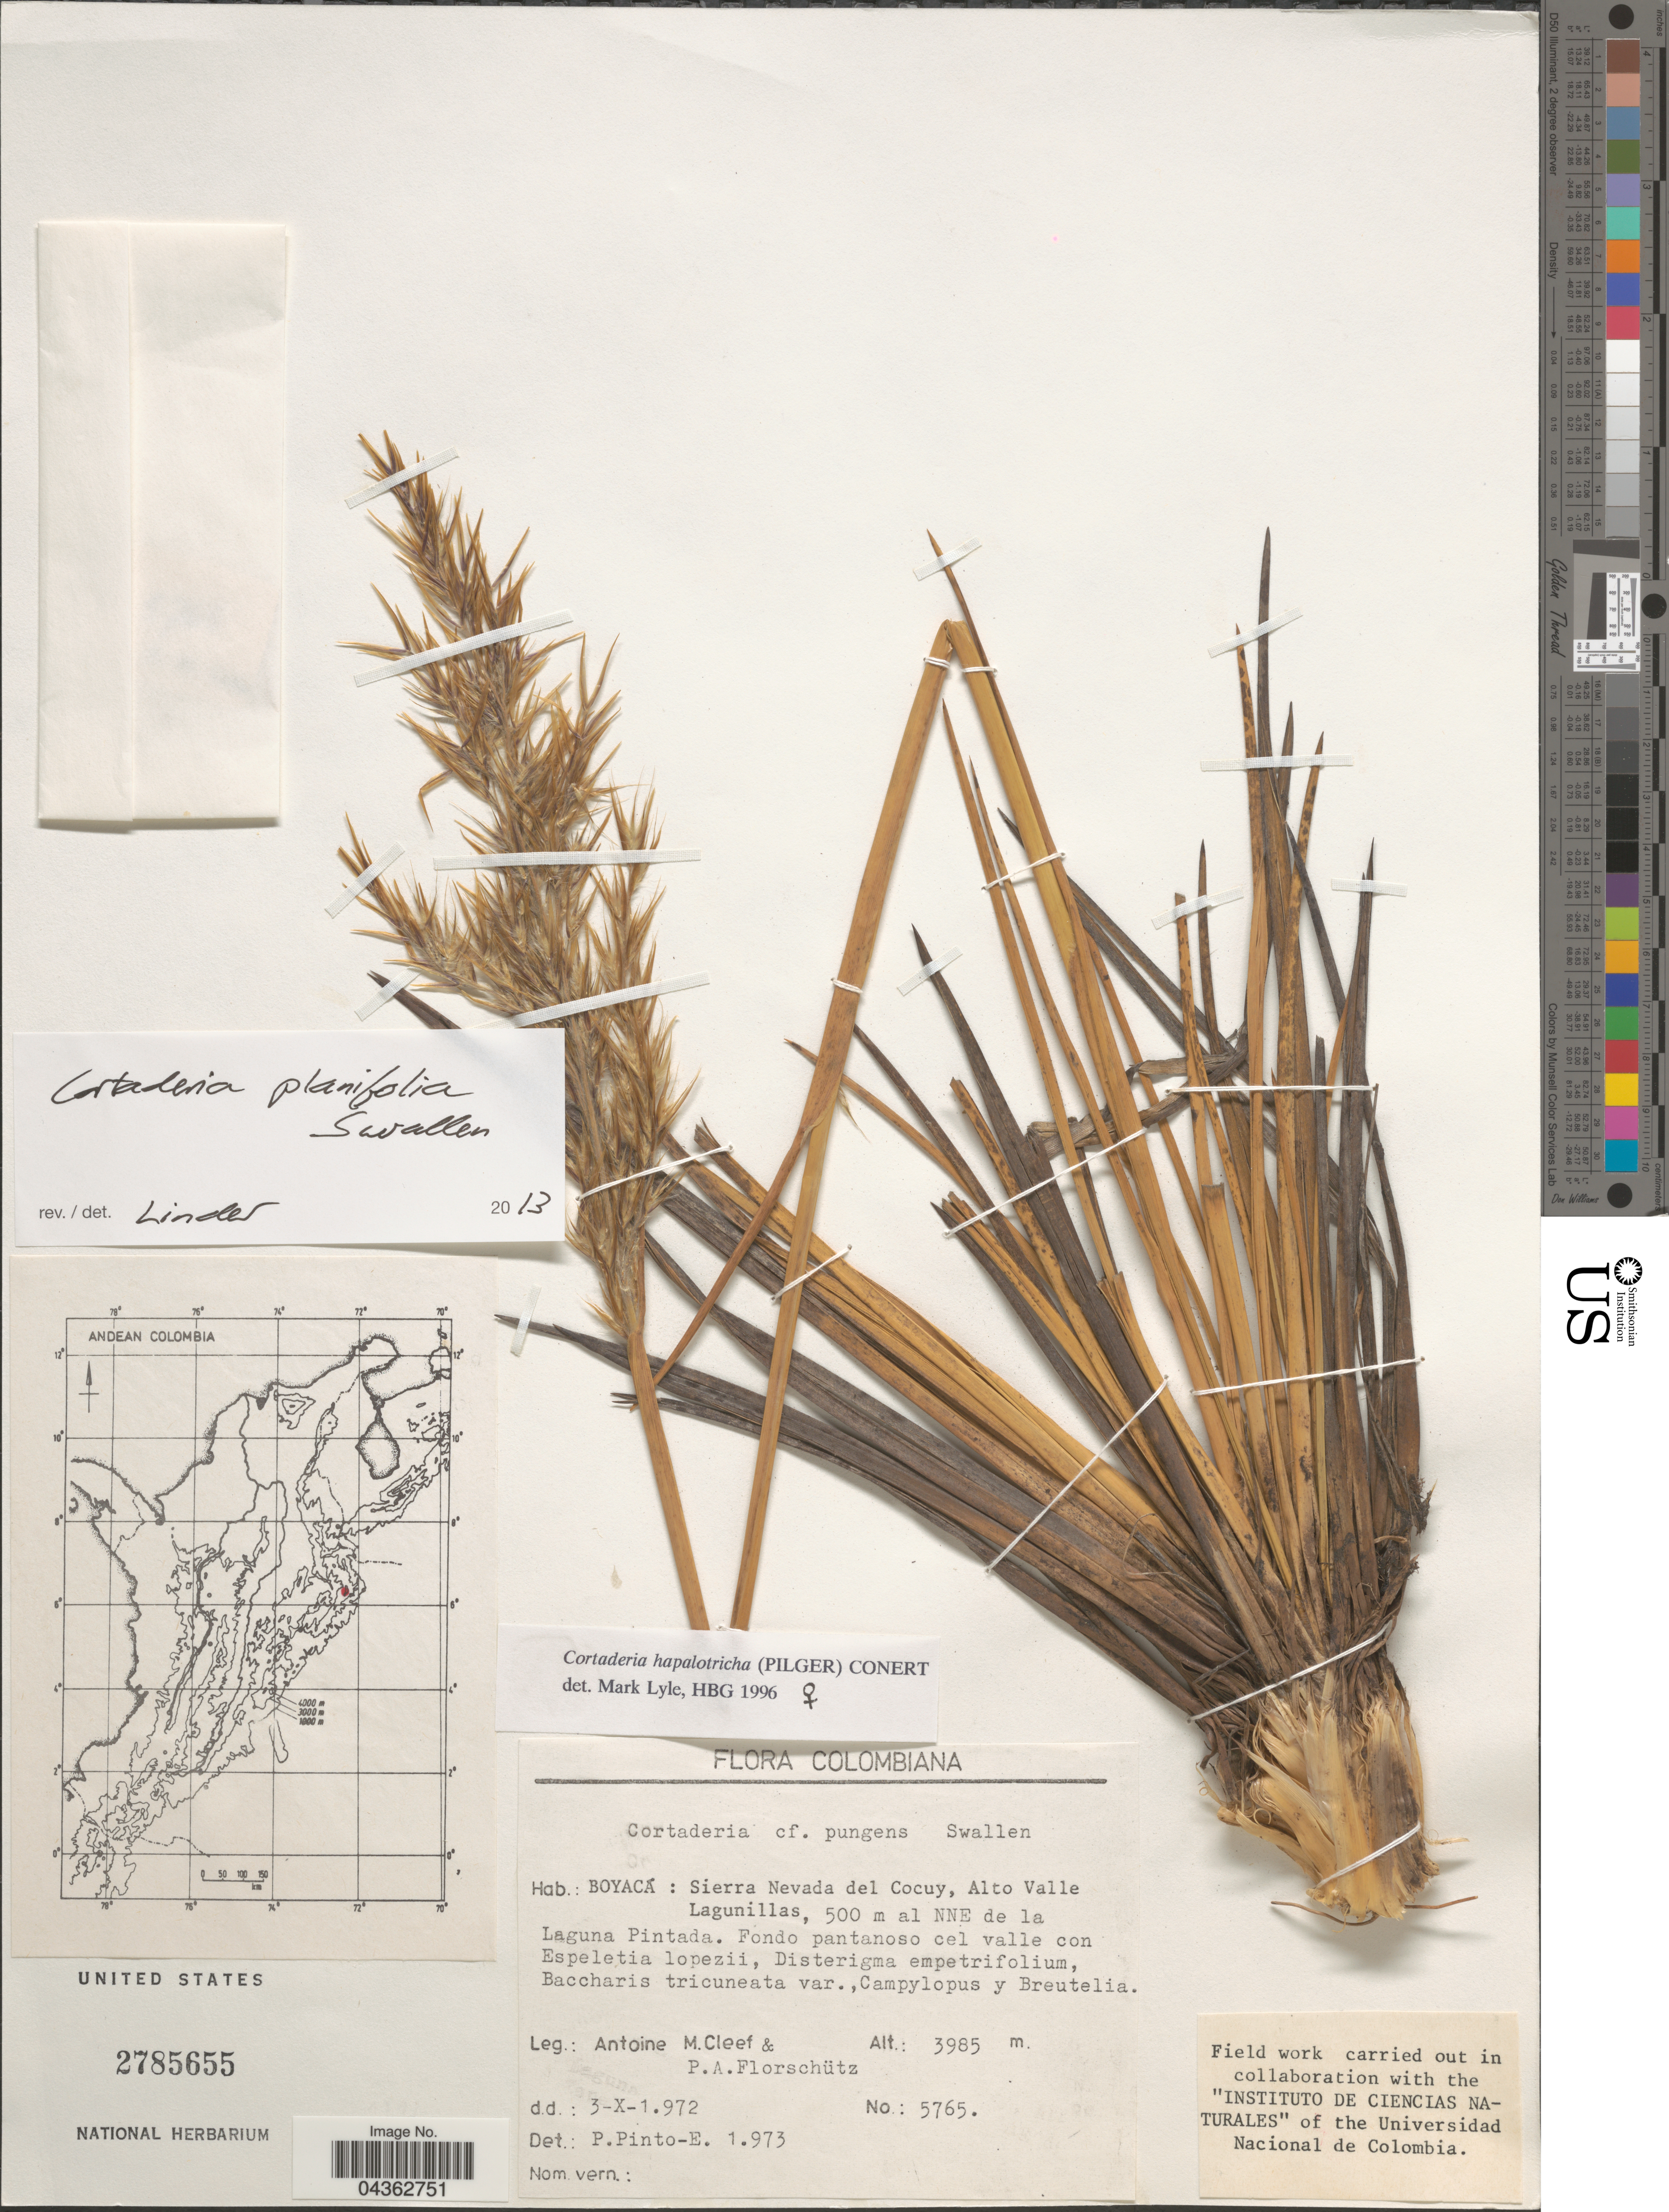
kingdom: Plantae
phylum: Tracheophyta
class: Liliopsida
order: Poales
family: Poaceae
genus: Cortaderia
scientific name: Cortaderia planifolia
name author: Swallen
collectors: A. M. Cleef & P. Florschütz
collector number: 5765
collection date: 1972-10-03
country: Colombia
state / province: Boyacá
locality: Sierra Nevada del Cocuy, Alto Valle Lagunillas, 500 m al NNE de la Laguna Pintada.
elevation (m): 3985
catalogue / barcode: US 2785655